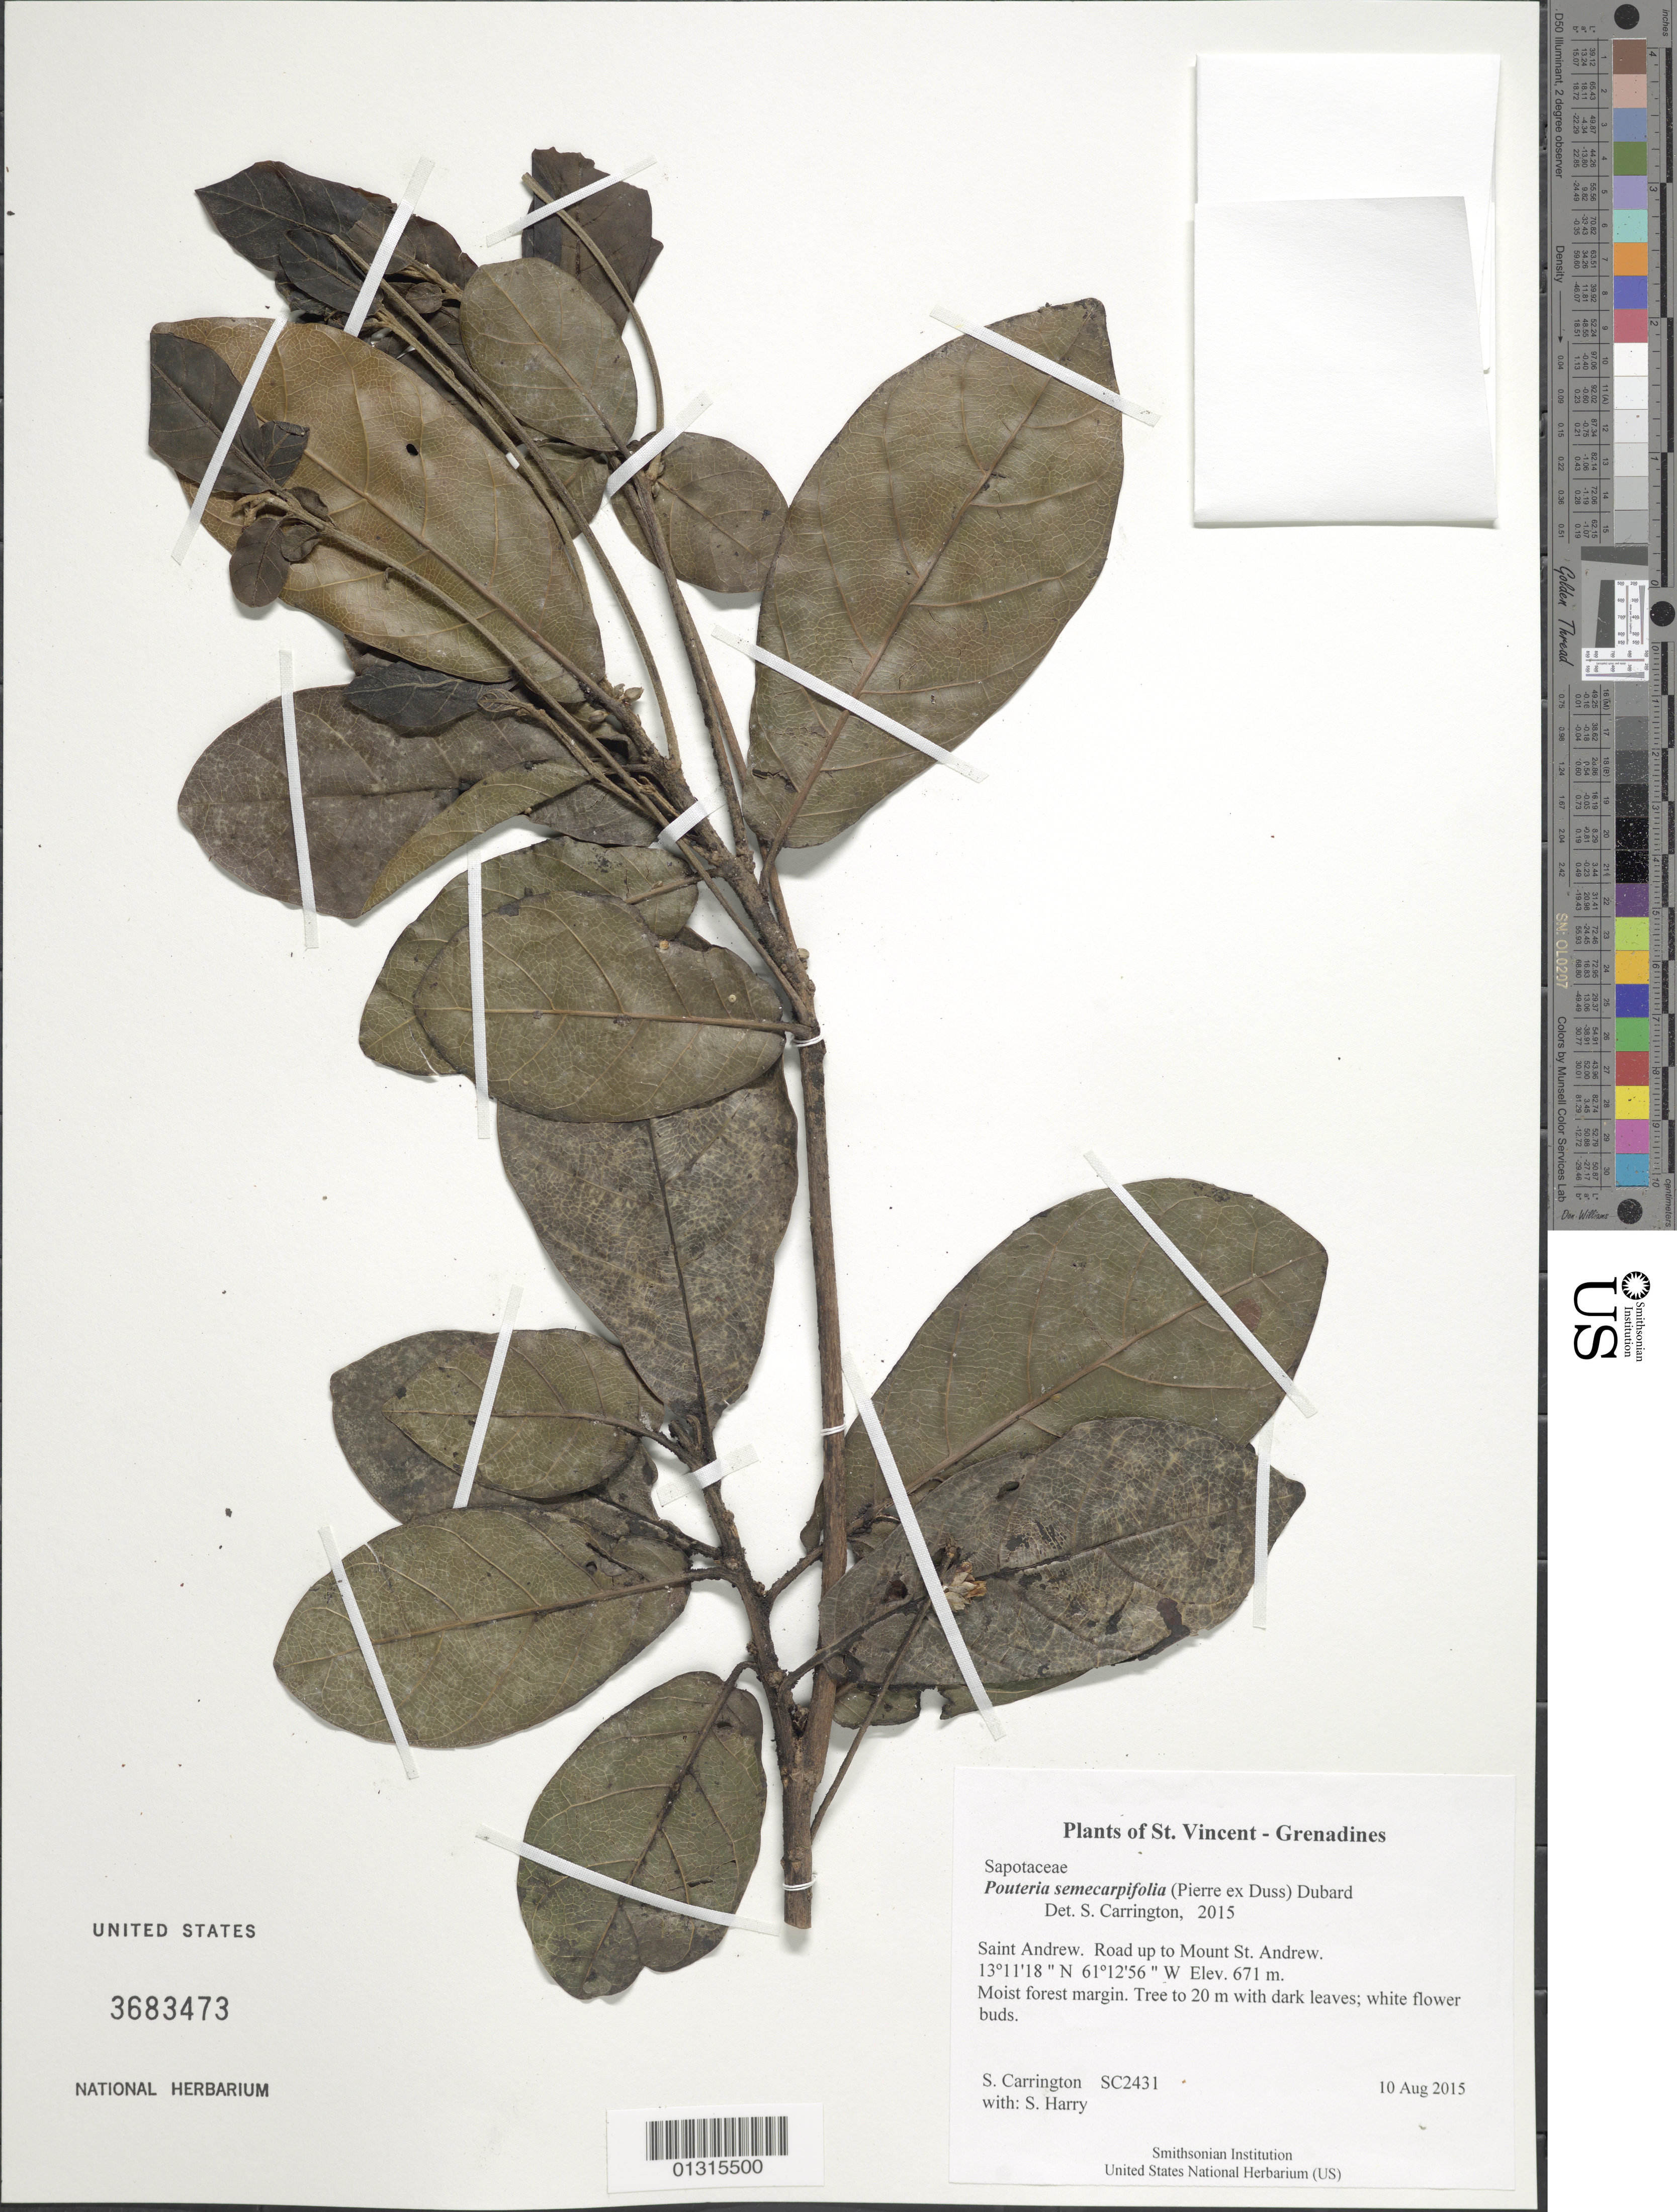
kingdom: Plantae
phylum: Tracheophyta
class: Magnoliopsida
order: Ericales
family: Sapotaceae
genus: Pouteria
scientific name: Pouteria semecarpifolia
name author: (Pierre ex Duss) Dubard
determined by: Carrington, C. M. S.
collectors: C. M. S. Carrington & S. Harry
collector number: SC2431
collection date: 2015-08-10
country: St. Vincent - Grenadines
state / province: Saint Andrew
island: St Vincent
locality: road up to Mount St Andrew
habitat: Moist forest margin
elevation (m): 671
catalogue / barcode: US 3683473